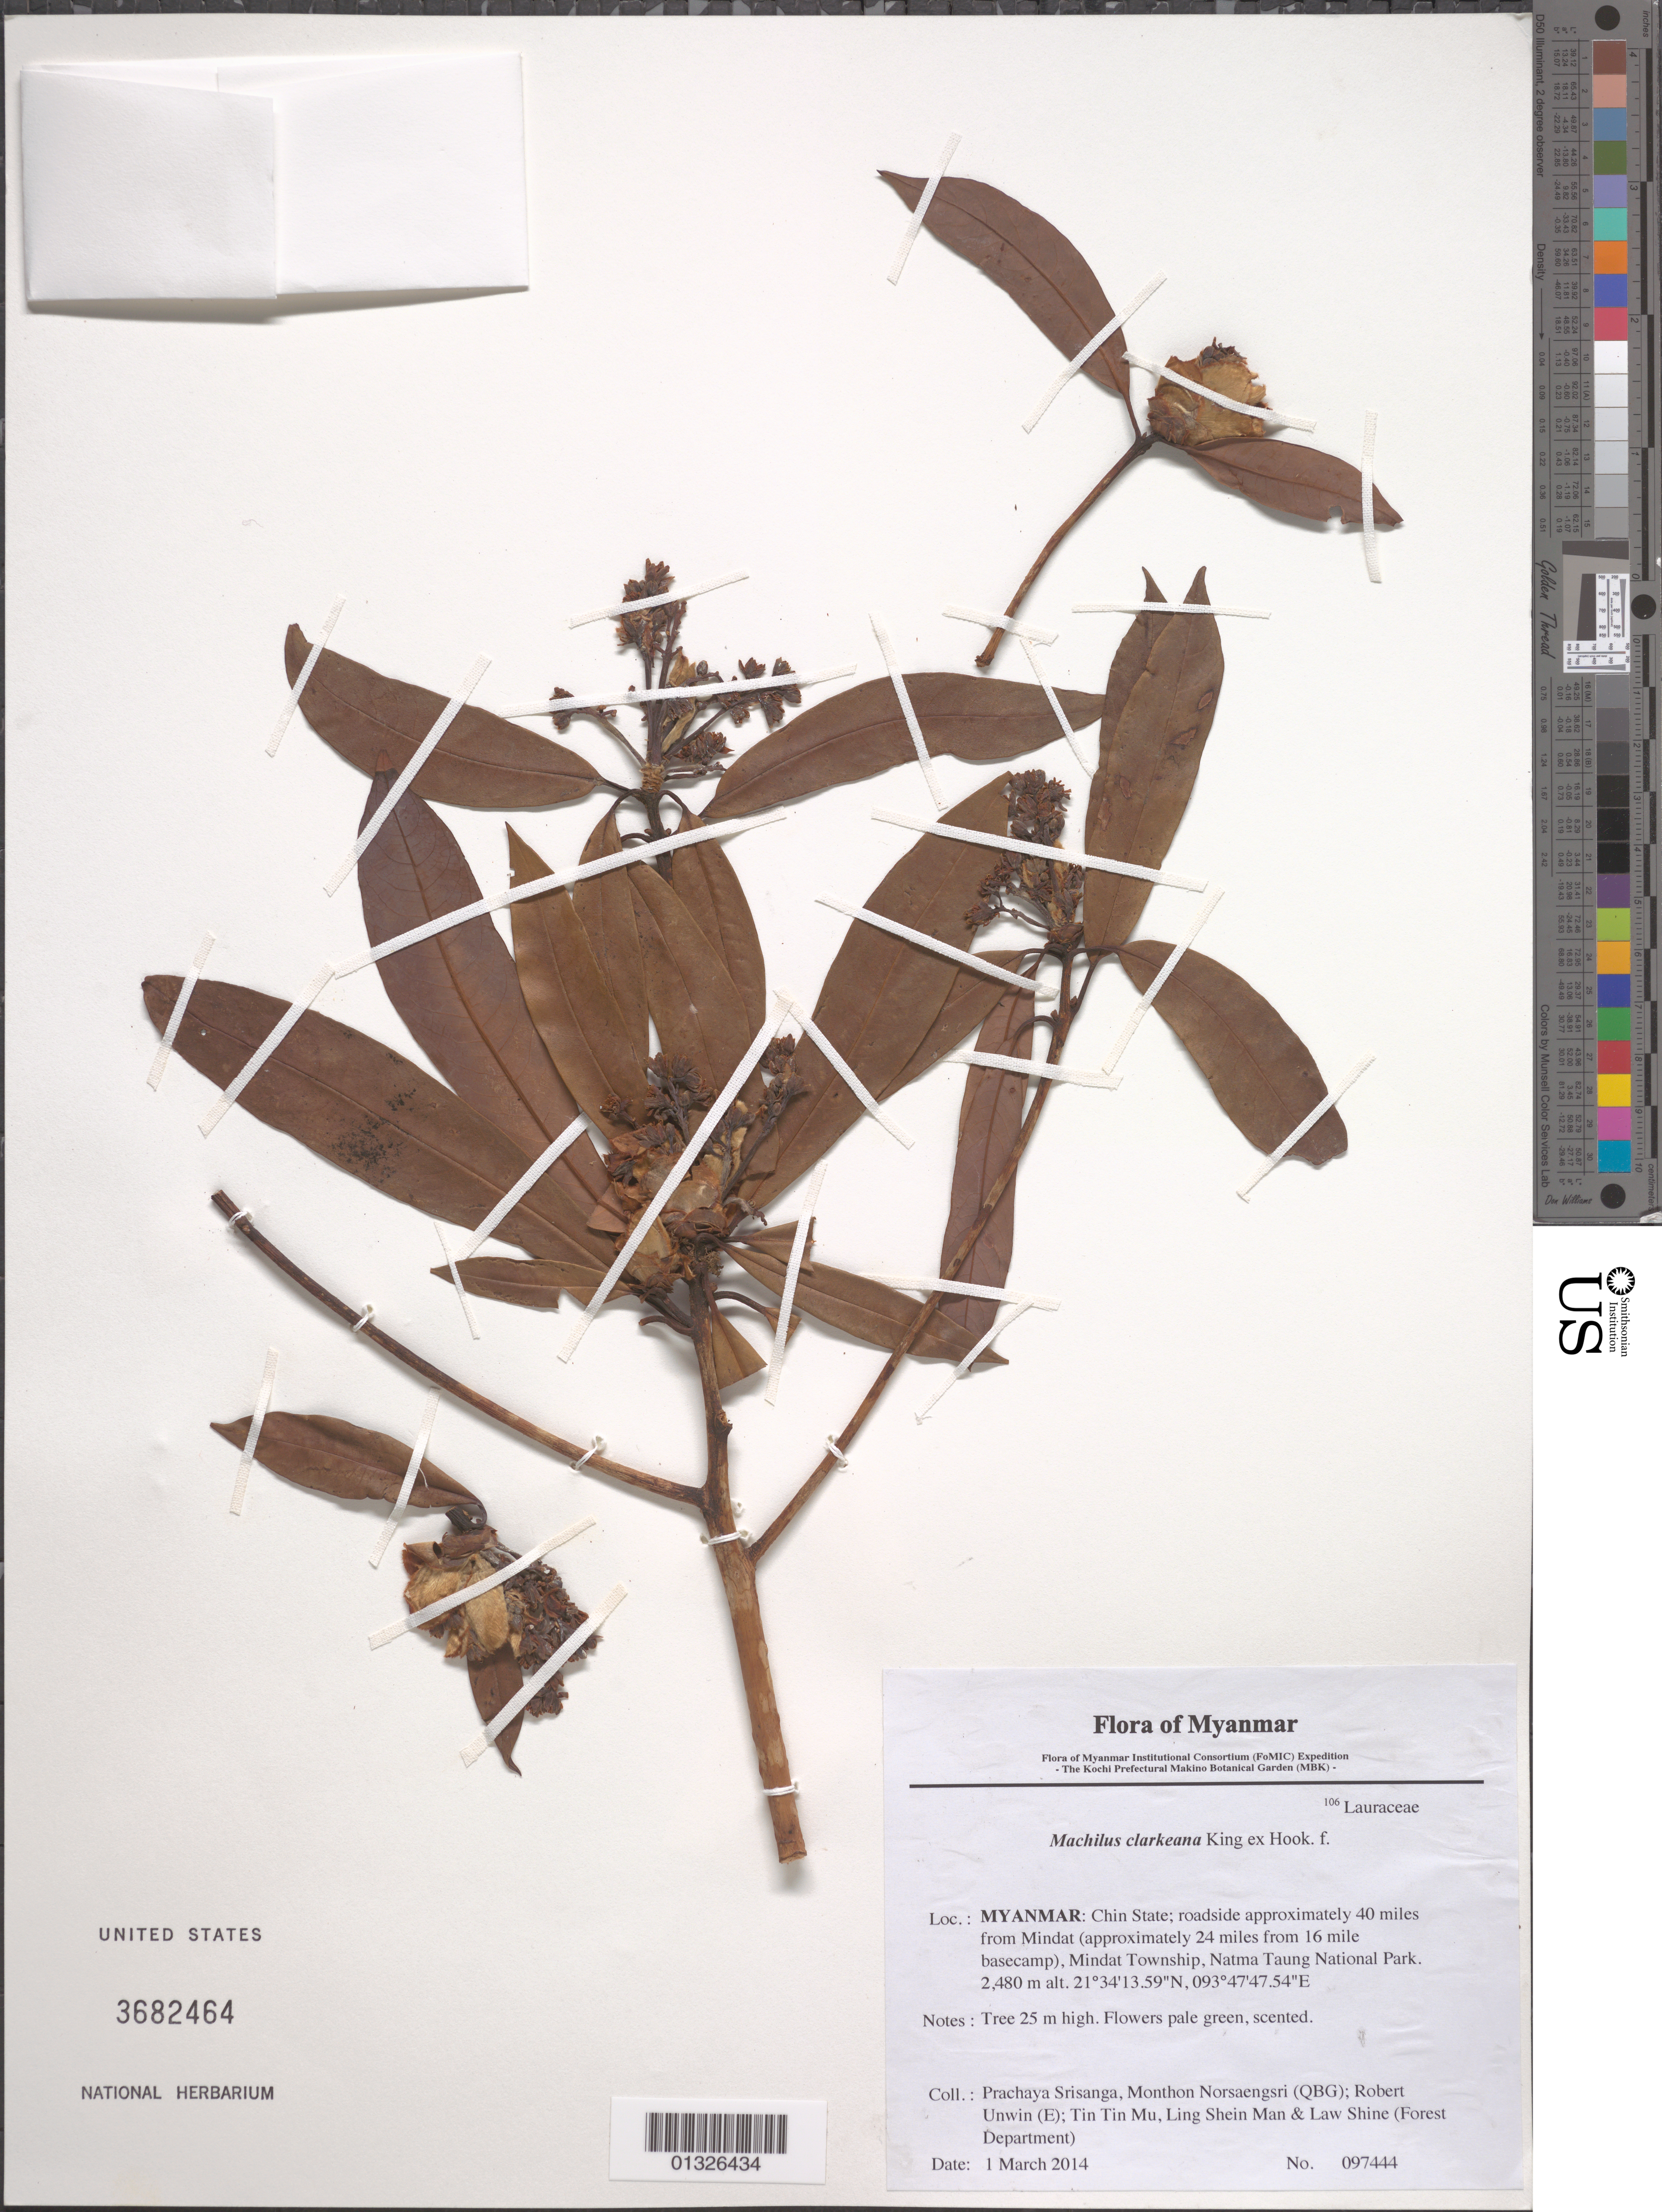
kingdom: Plantae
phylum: Tracheophyta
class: Magnoliopsida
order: Laurales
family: Lauraceae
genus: Machilus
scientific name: Machilus clarkeana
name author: King ex Hook. f.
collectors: P. Srisanga, M. Norsaengsri, R. Unwin, Tin Tin Mu, Ling Shein Man & L. Shine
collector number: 97444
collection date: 2014-03-01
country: Myanmar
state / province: Chin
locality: Roadside approximately 40 miles from Mindat (approximately 24 miles from 16 mile basecamp), Mindat Township, Natma Taung National Park.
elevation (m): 2480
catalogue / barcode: US 3682464